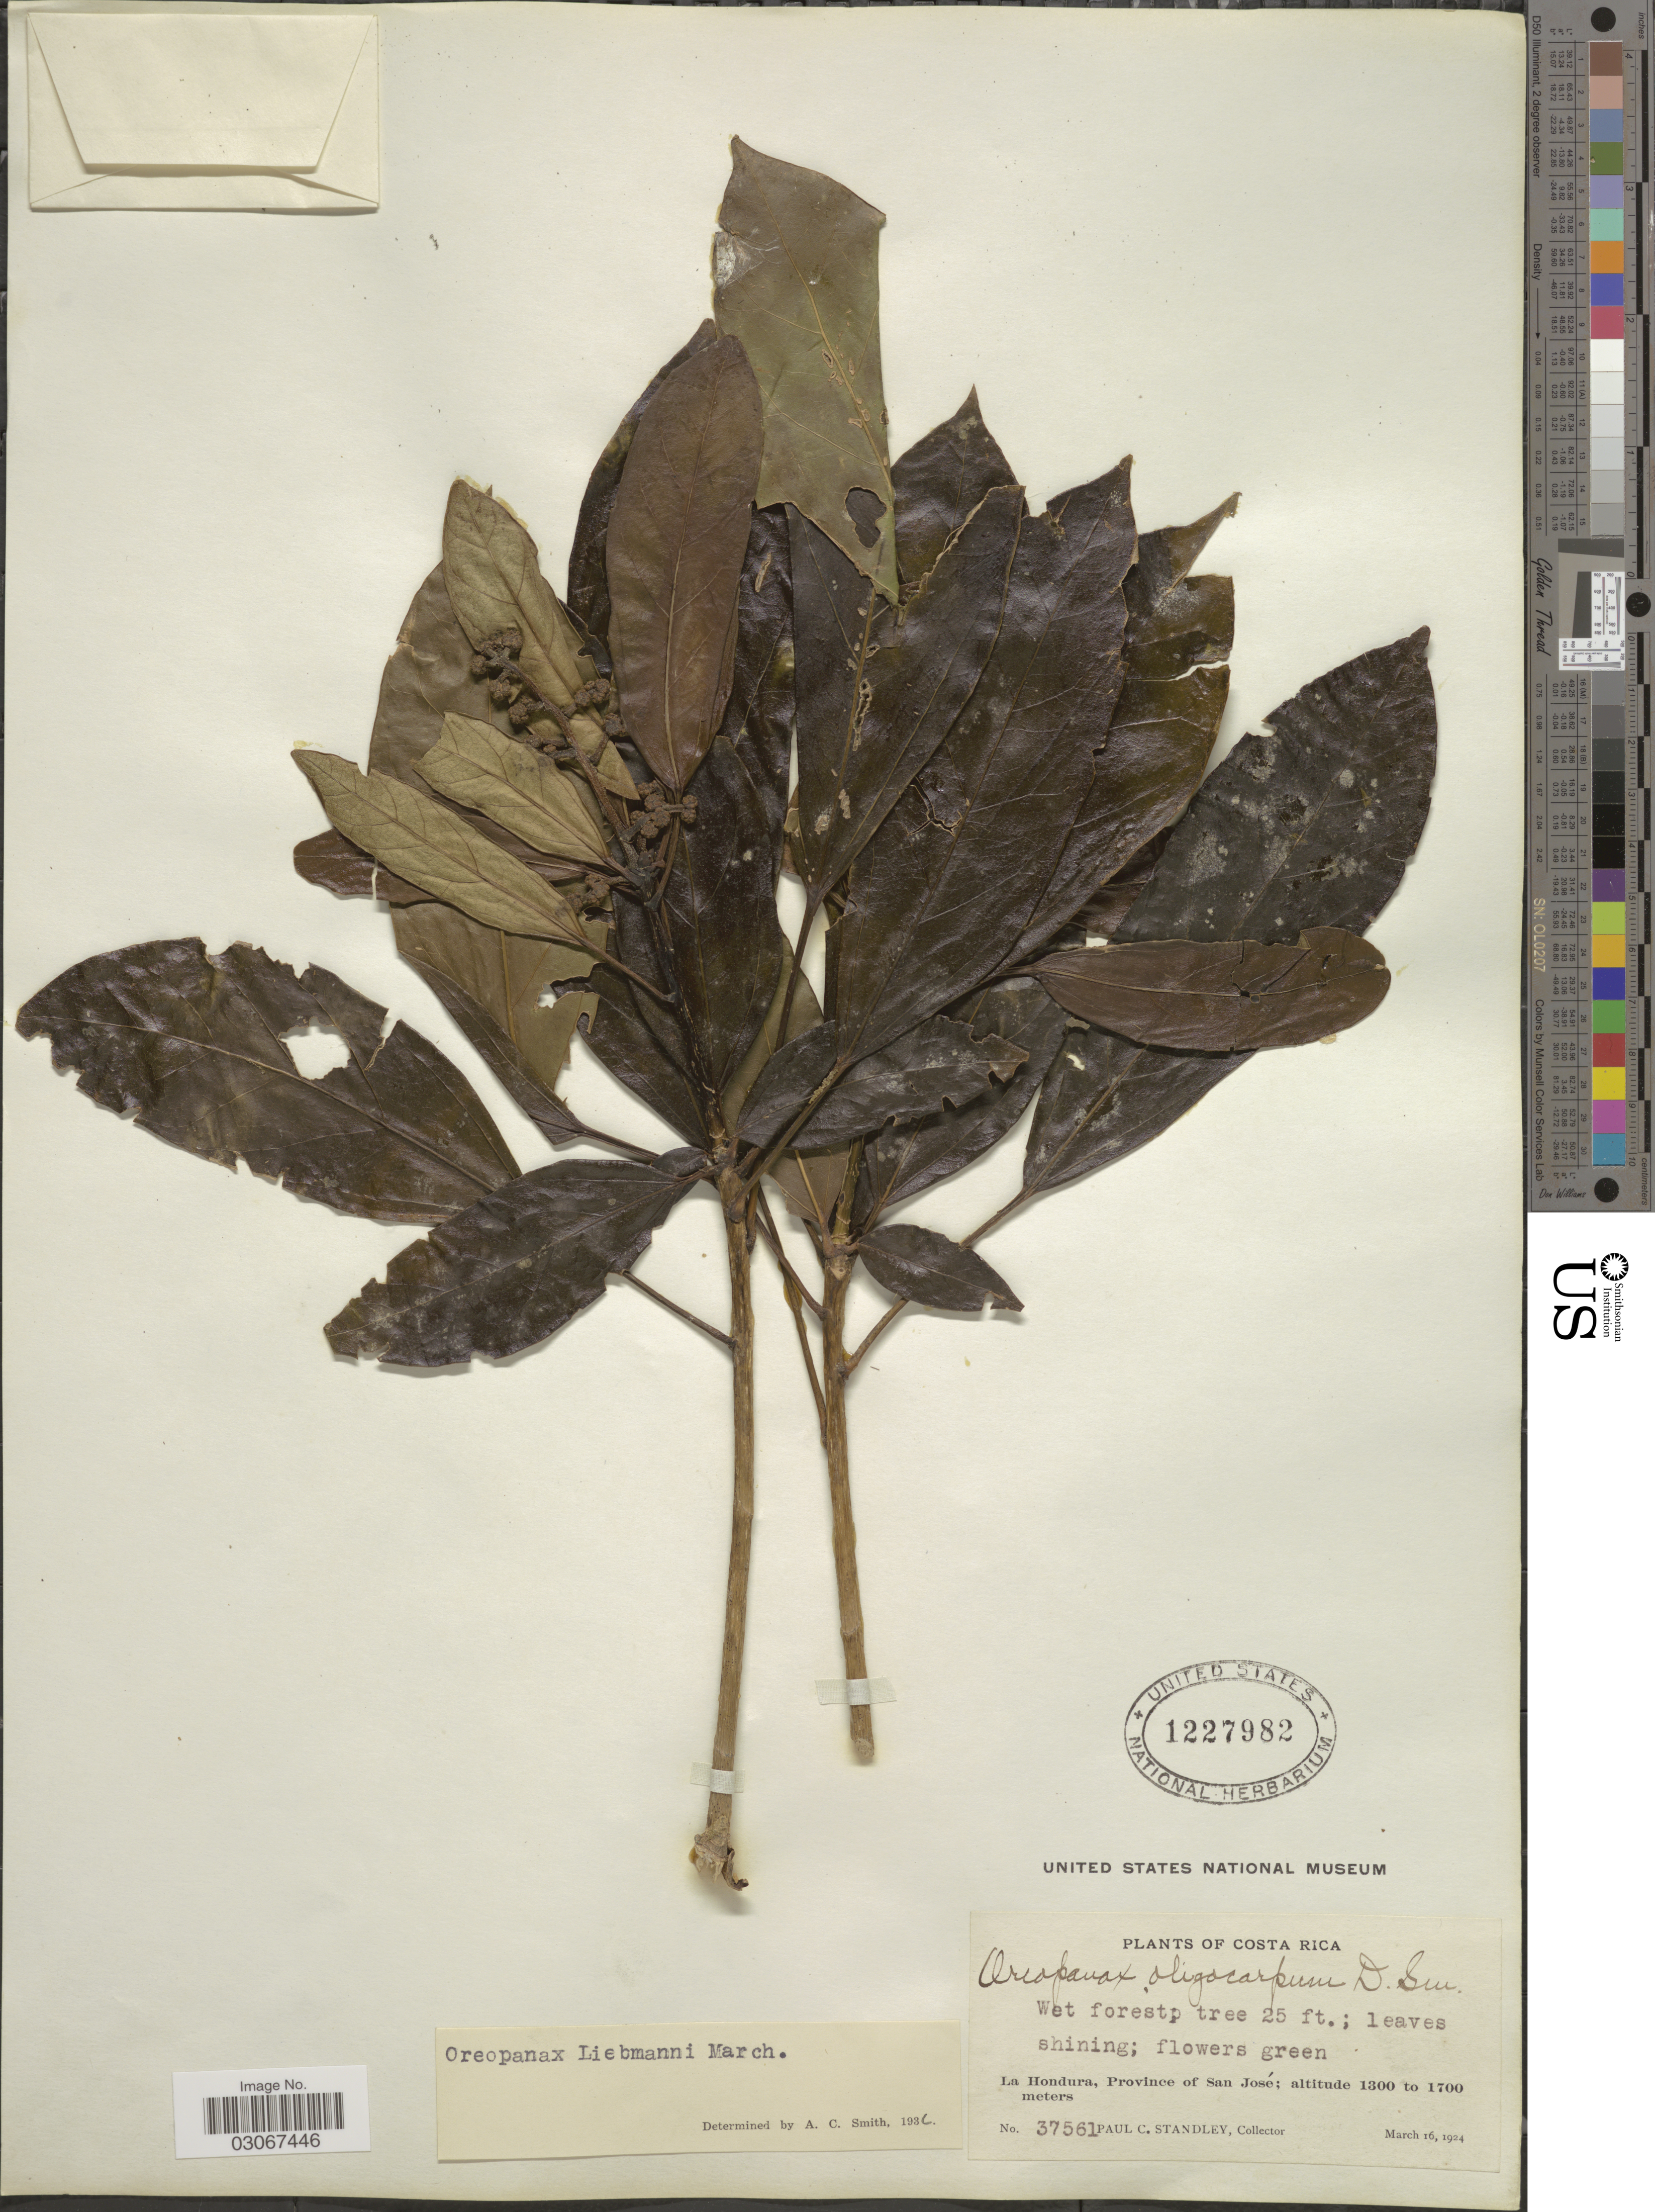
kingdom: Plantae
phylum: Tracheophyta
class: Magnoliopsida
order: Apiales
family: Araliaceae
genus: Oreopanax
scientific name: Oreopanax liebmannii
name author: Marchal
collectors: P. C. Standley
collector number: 37561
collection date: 1924-03-16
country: Costa Rica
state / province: San José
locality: La Hondura.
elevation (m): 1300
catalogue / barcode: US 1227982